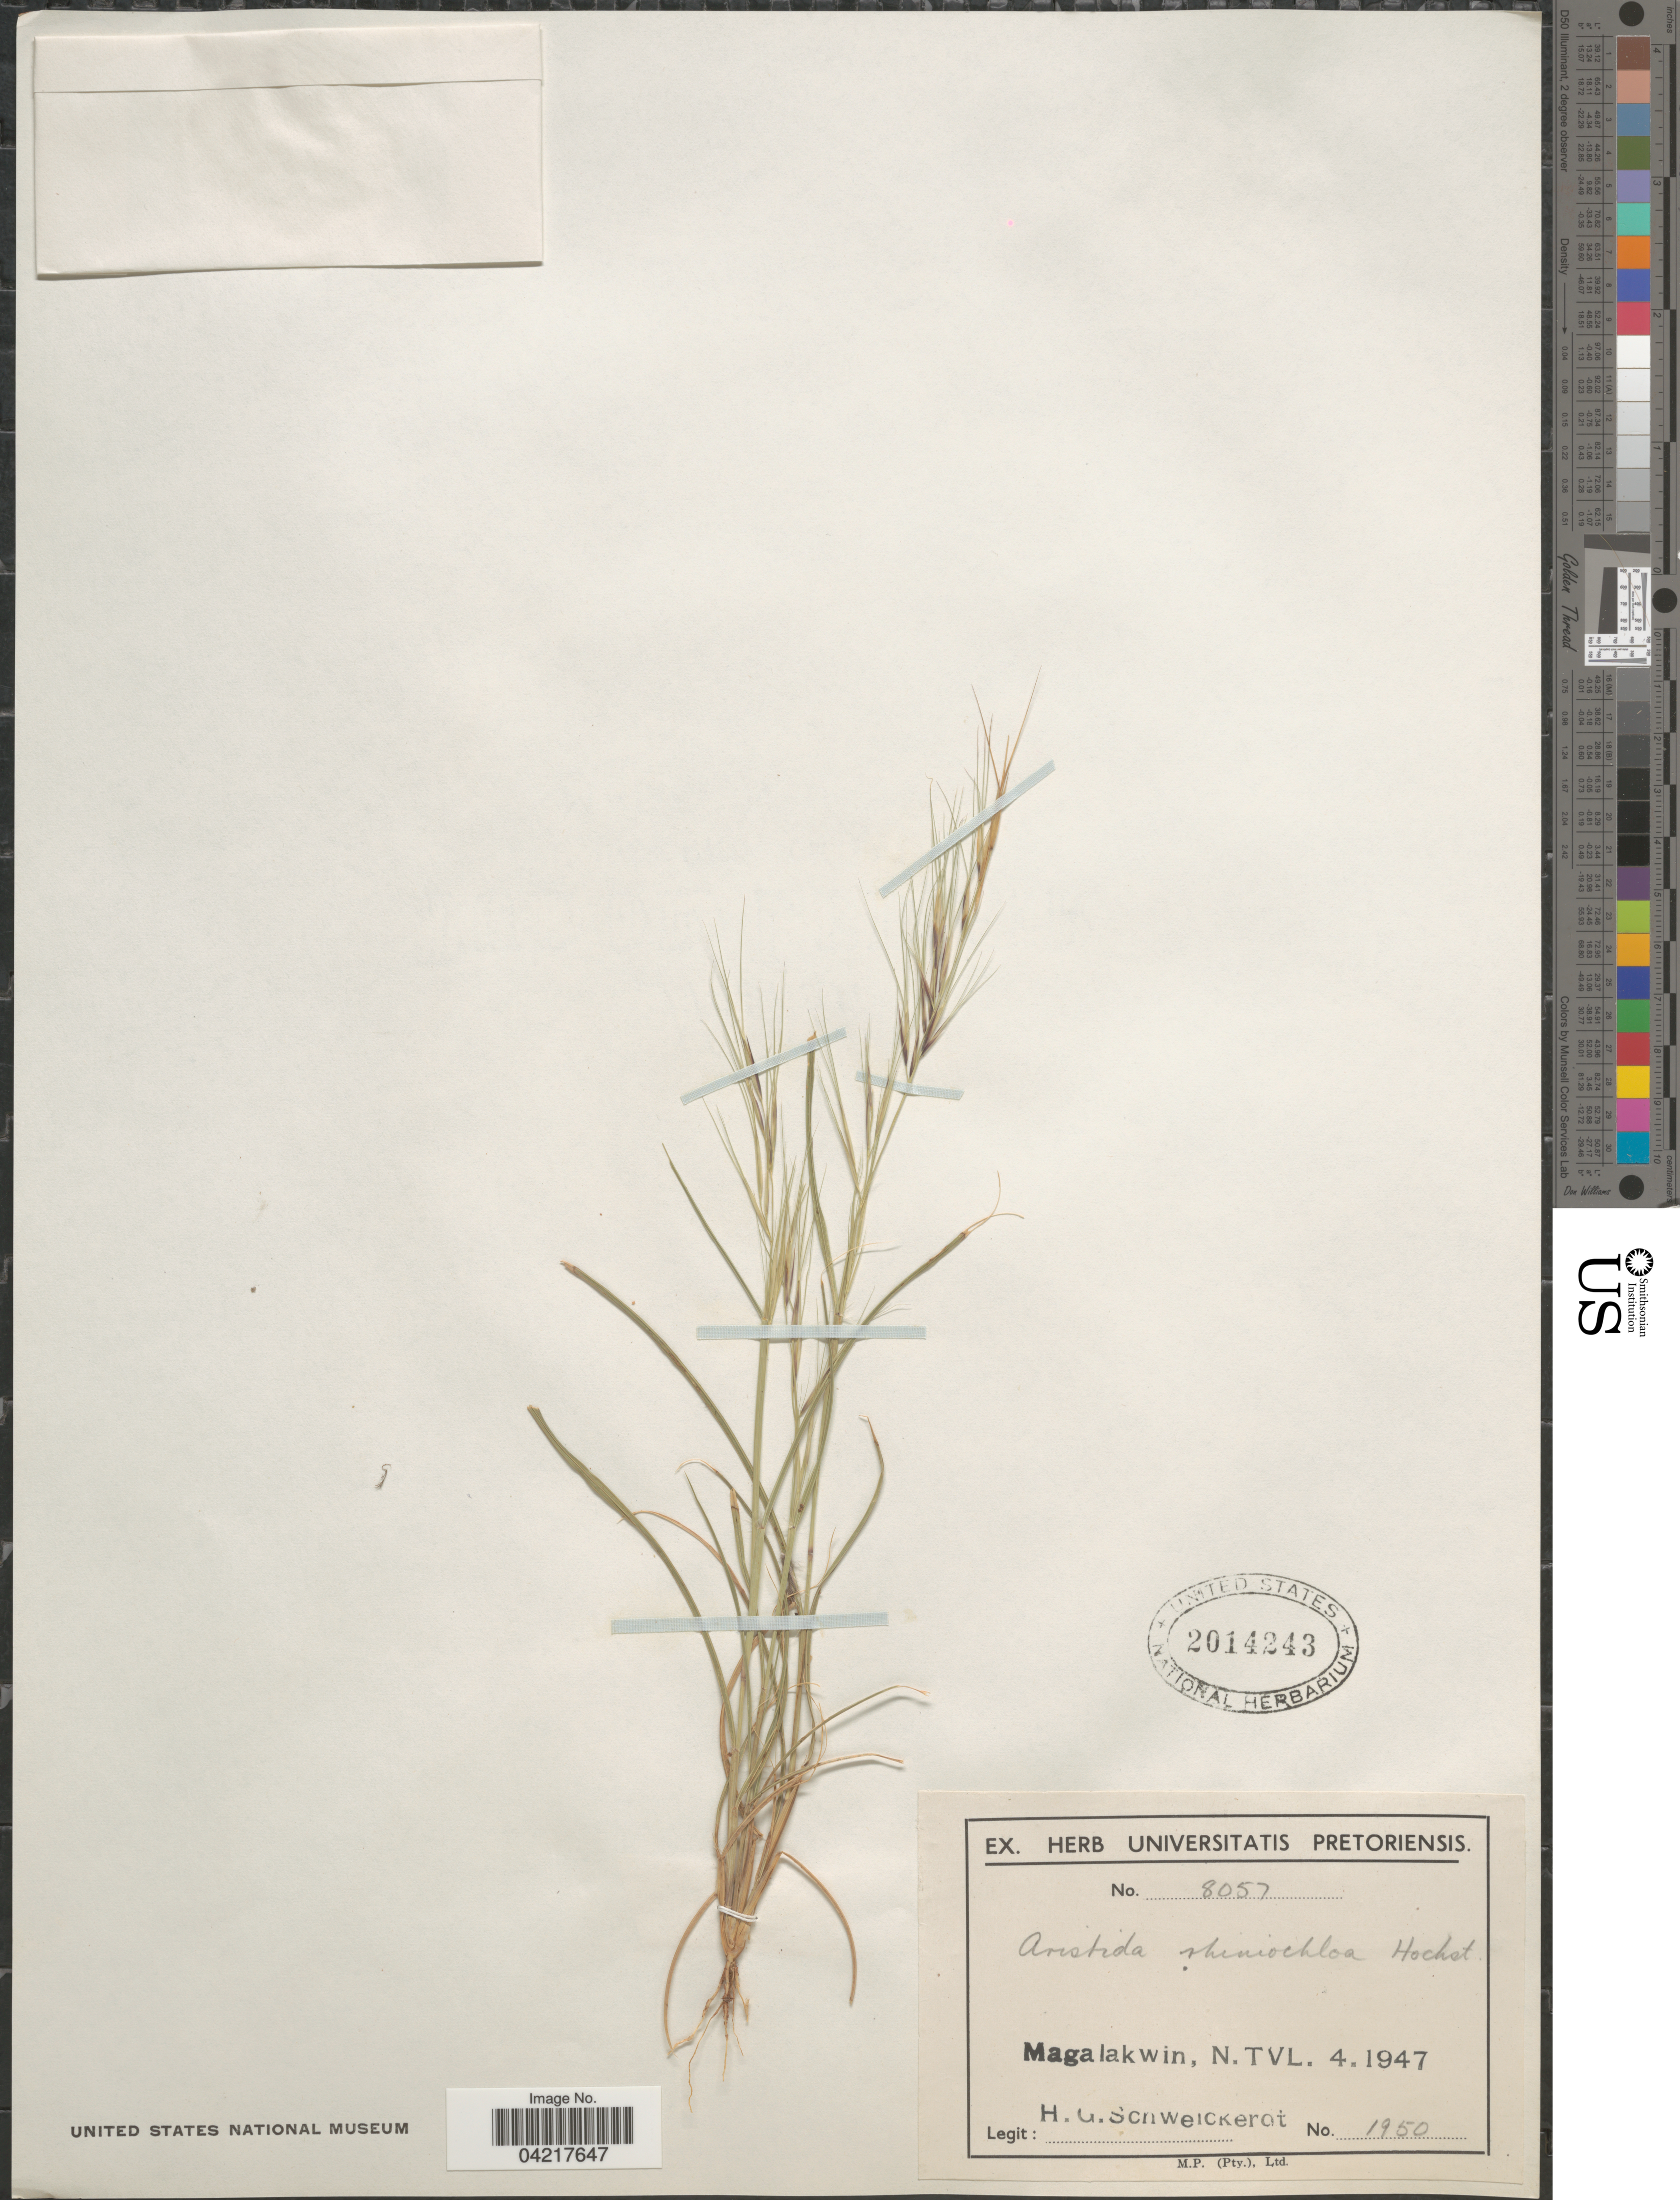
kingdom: Plantae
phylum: Tracheophyta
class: Liliopsida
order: Poales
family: Poaceae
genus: Aristida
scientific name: Aristida rhiniochloa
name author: Hochst.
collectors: H. Schweickerdt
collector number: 1950/8057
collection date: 1947-04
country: South Africa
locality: Magalakwin, N.TVL.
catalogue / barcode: US 2014243